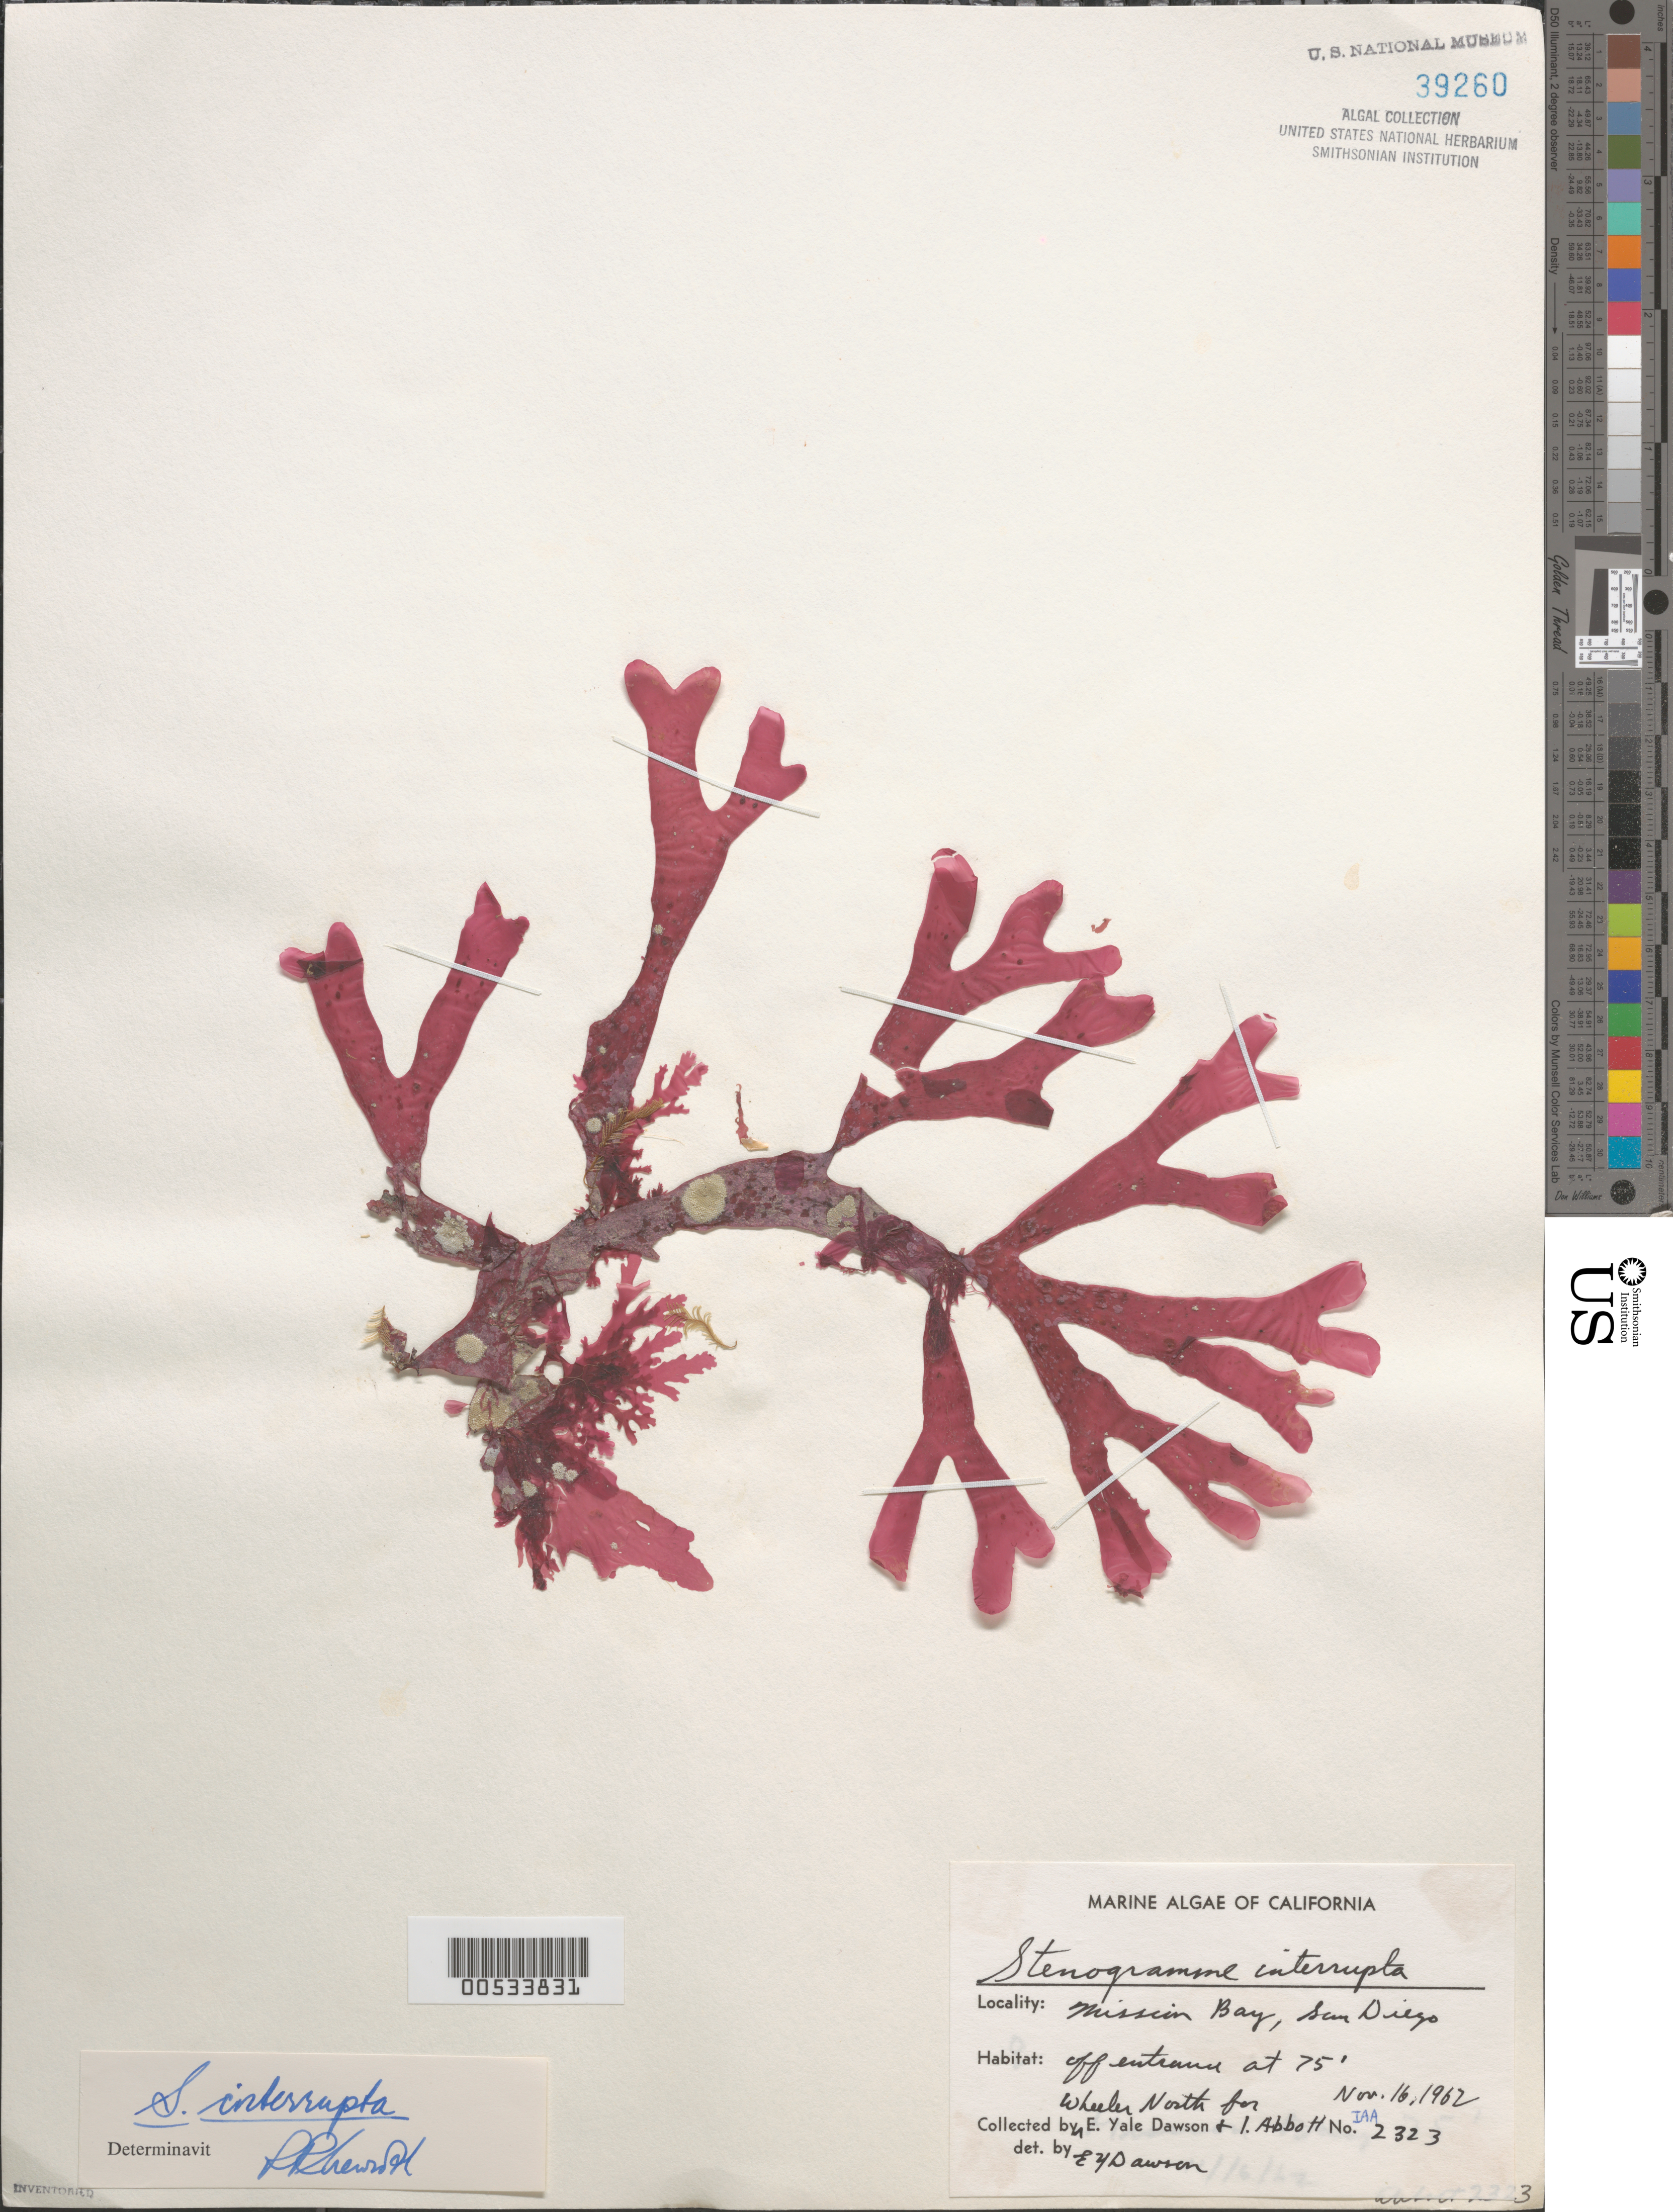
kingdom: Plantae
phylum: Rhodophyta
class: Florideophyceae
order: Gigartinales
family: Phyllophoraceae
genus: Stenogramma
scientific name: Stenogramma interruptum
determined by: Newroth, P. R.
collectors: W. North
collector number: IAA 2323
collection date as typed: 16 Nov 1962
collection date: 1962-11-16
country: United States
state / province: California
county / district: San Diego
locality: Mission Bay, San Diego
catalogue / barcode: US 39260